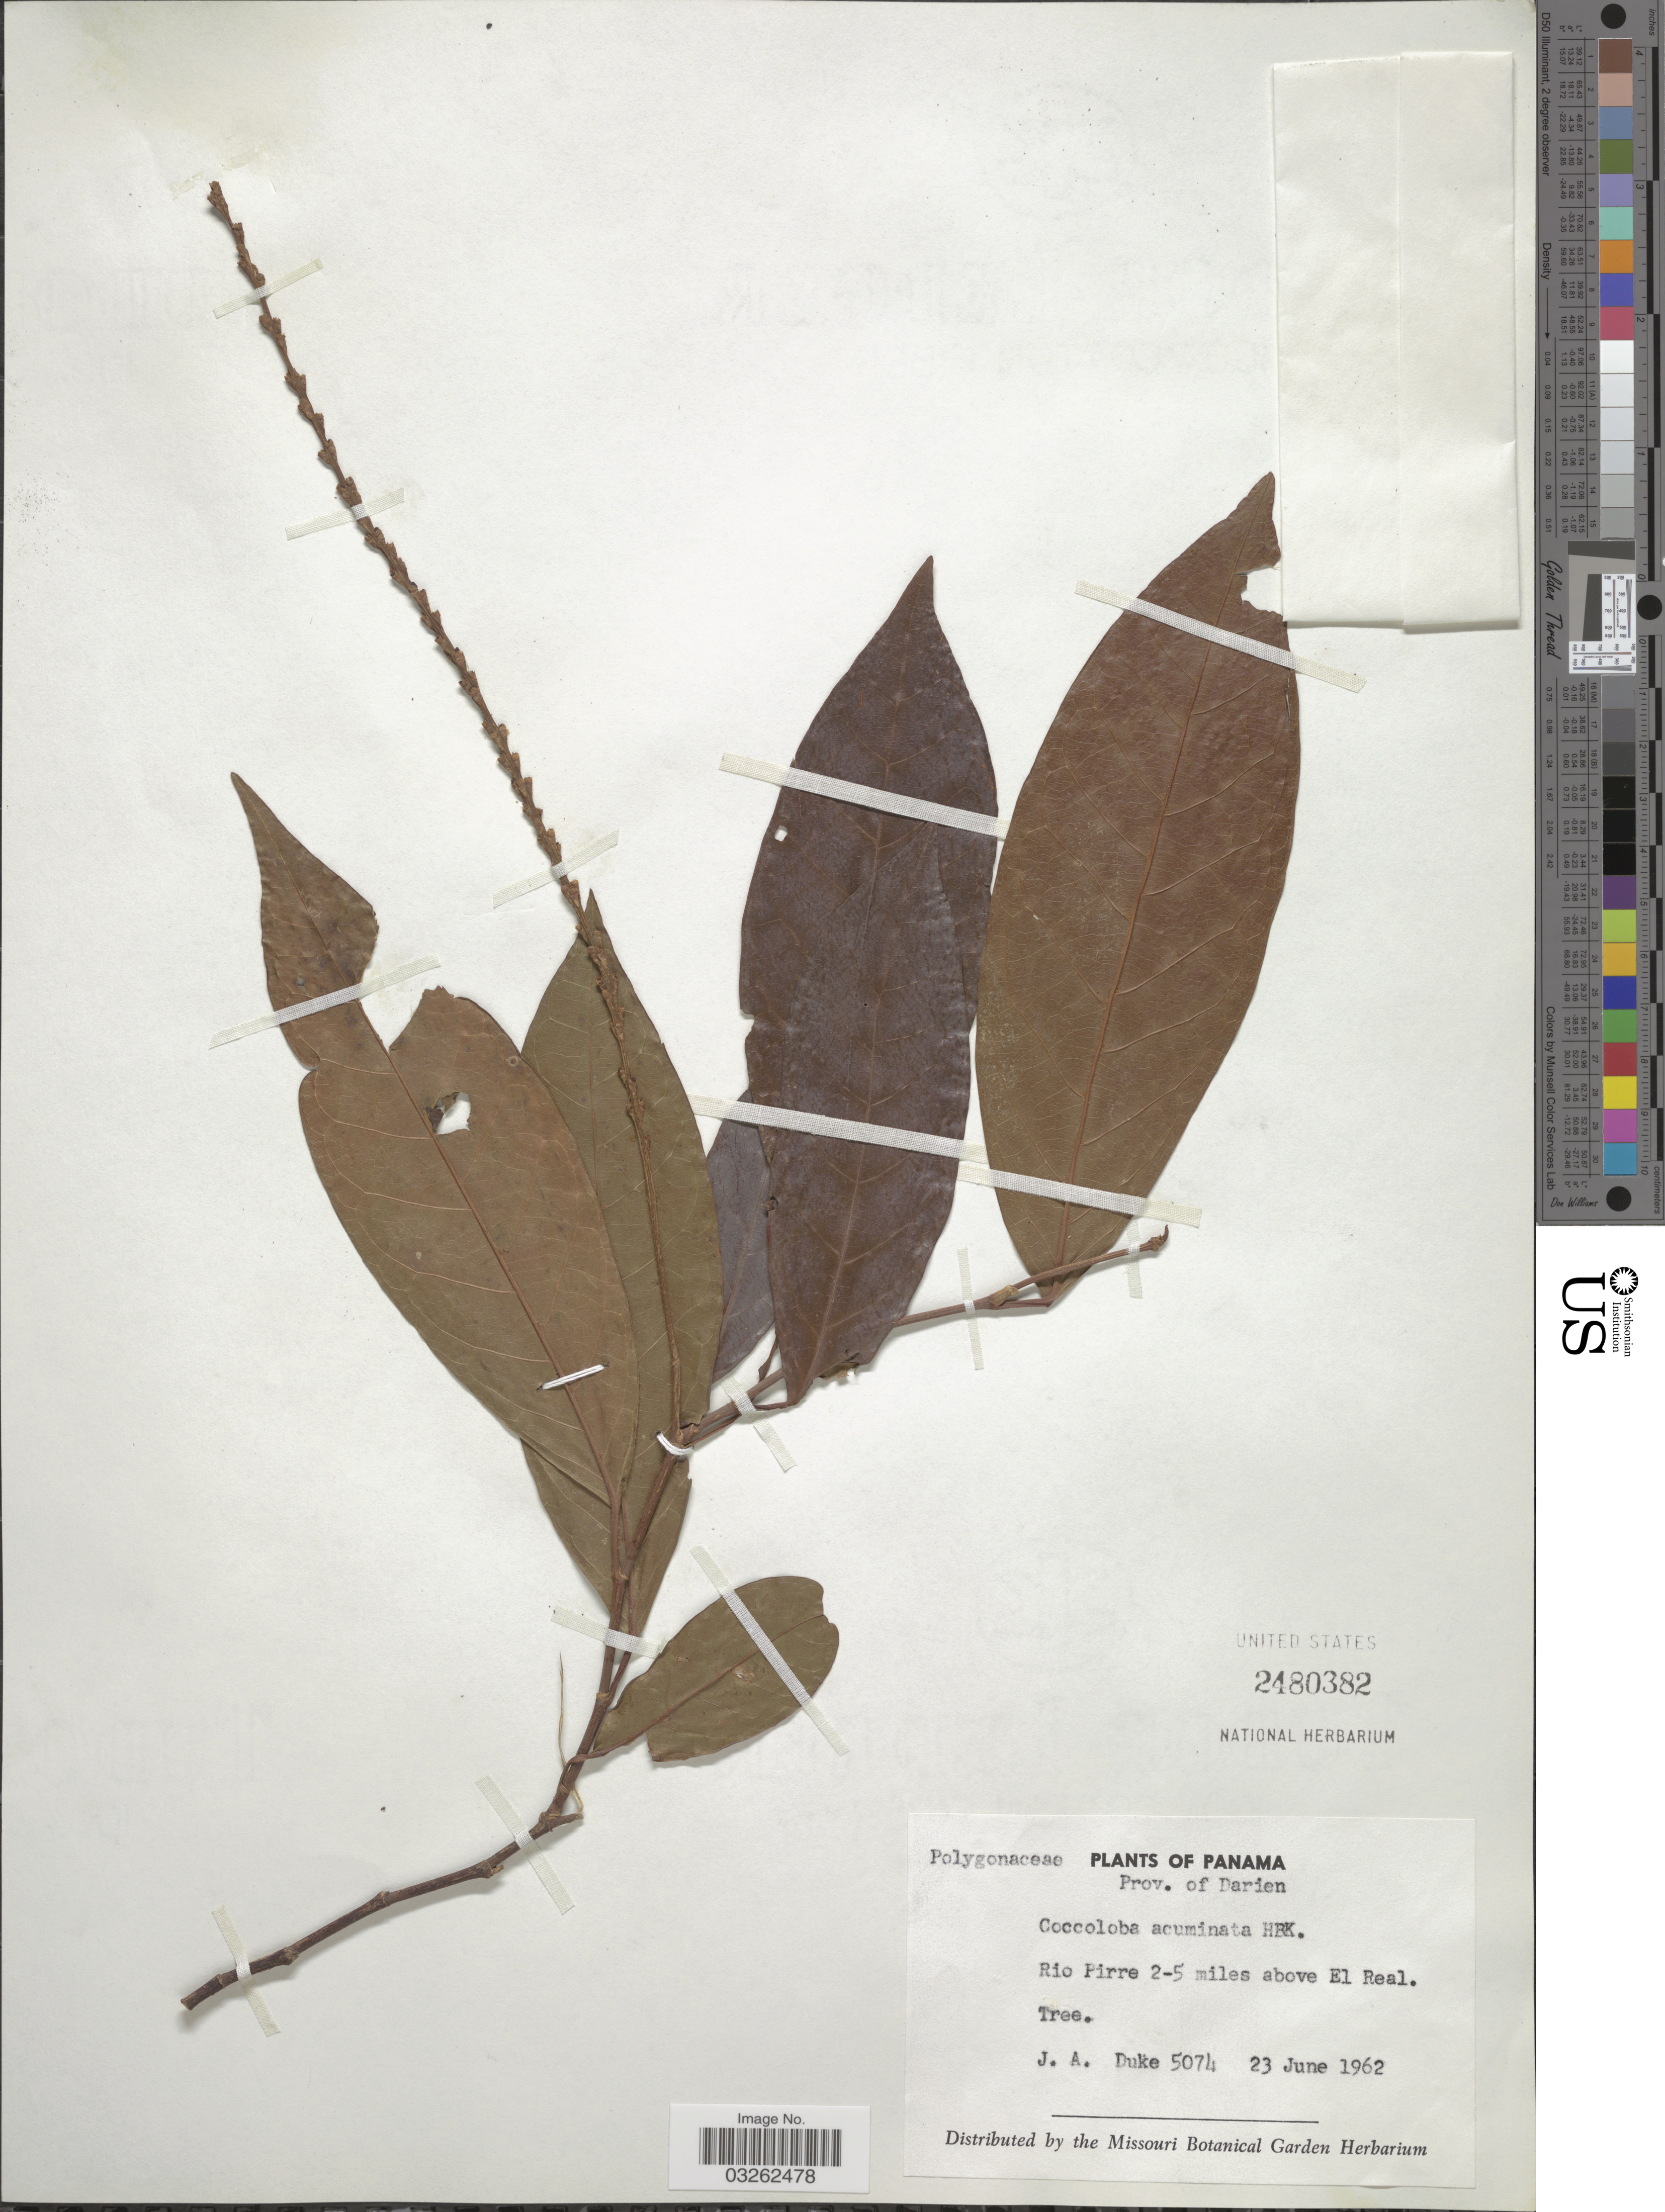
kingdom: Plantae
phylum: Tracheophyta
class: Magnoliopsida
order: Caryophyllales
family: Polygonaceae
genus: Coccoloba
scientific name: Coccoloba acuminata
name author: Kunth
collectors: J. A. Duke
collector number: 5074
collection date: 1962-06-23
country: Panama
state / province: Darién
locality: Rio Pirre 2-5 miles above El Real.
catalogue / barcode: US 2480382